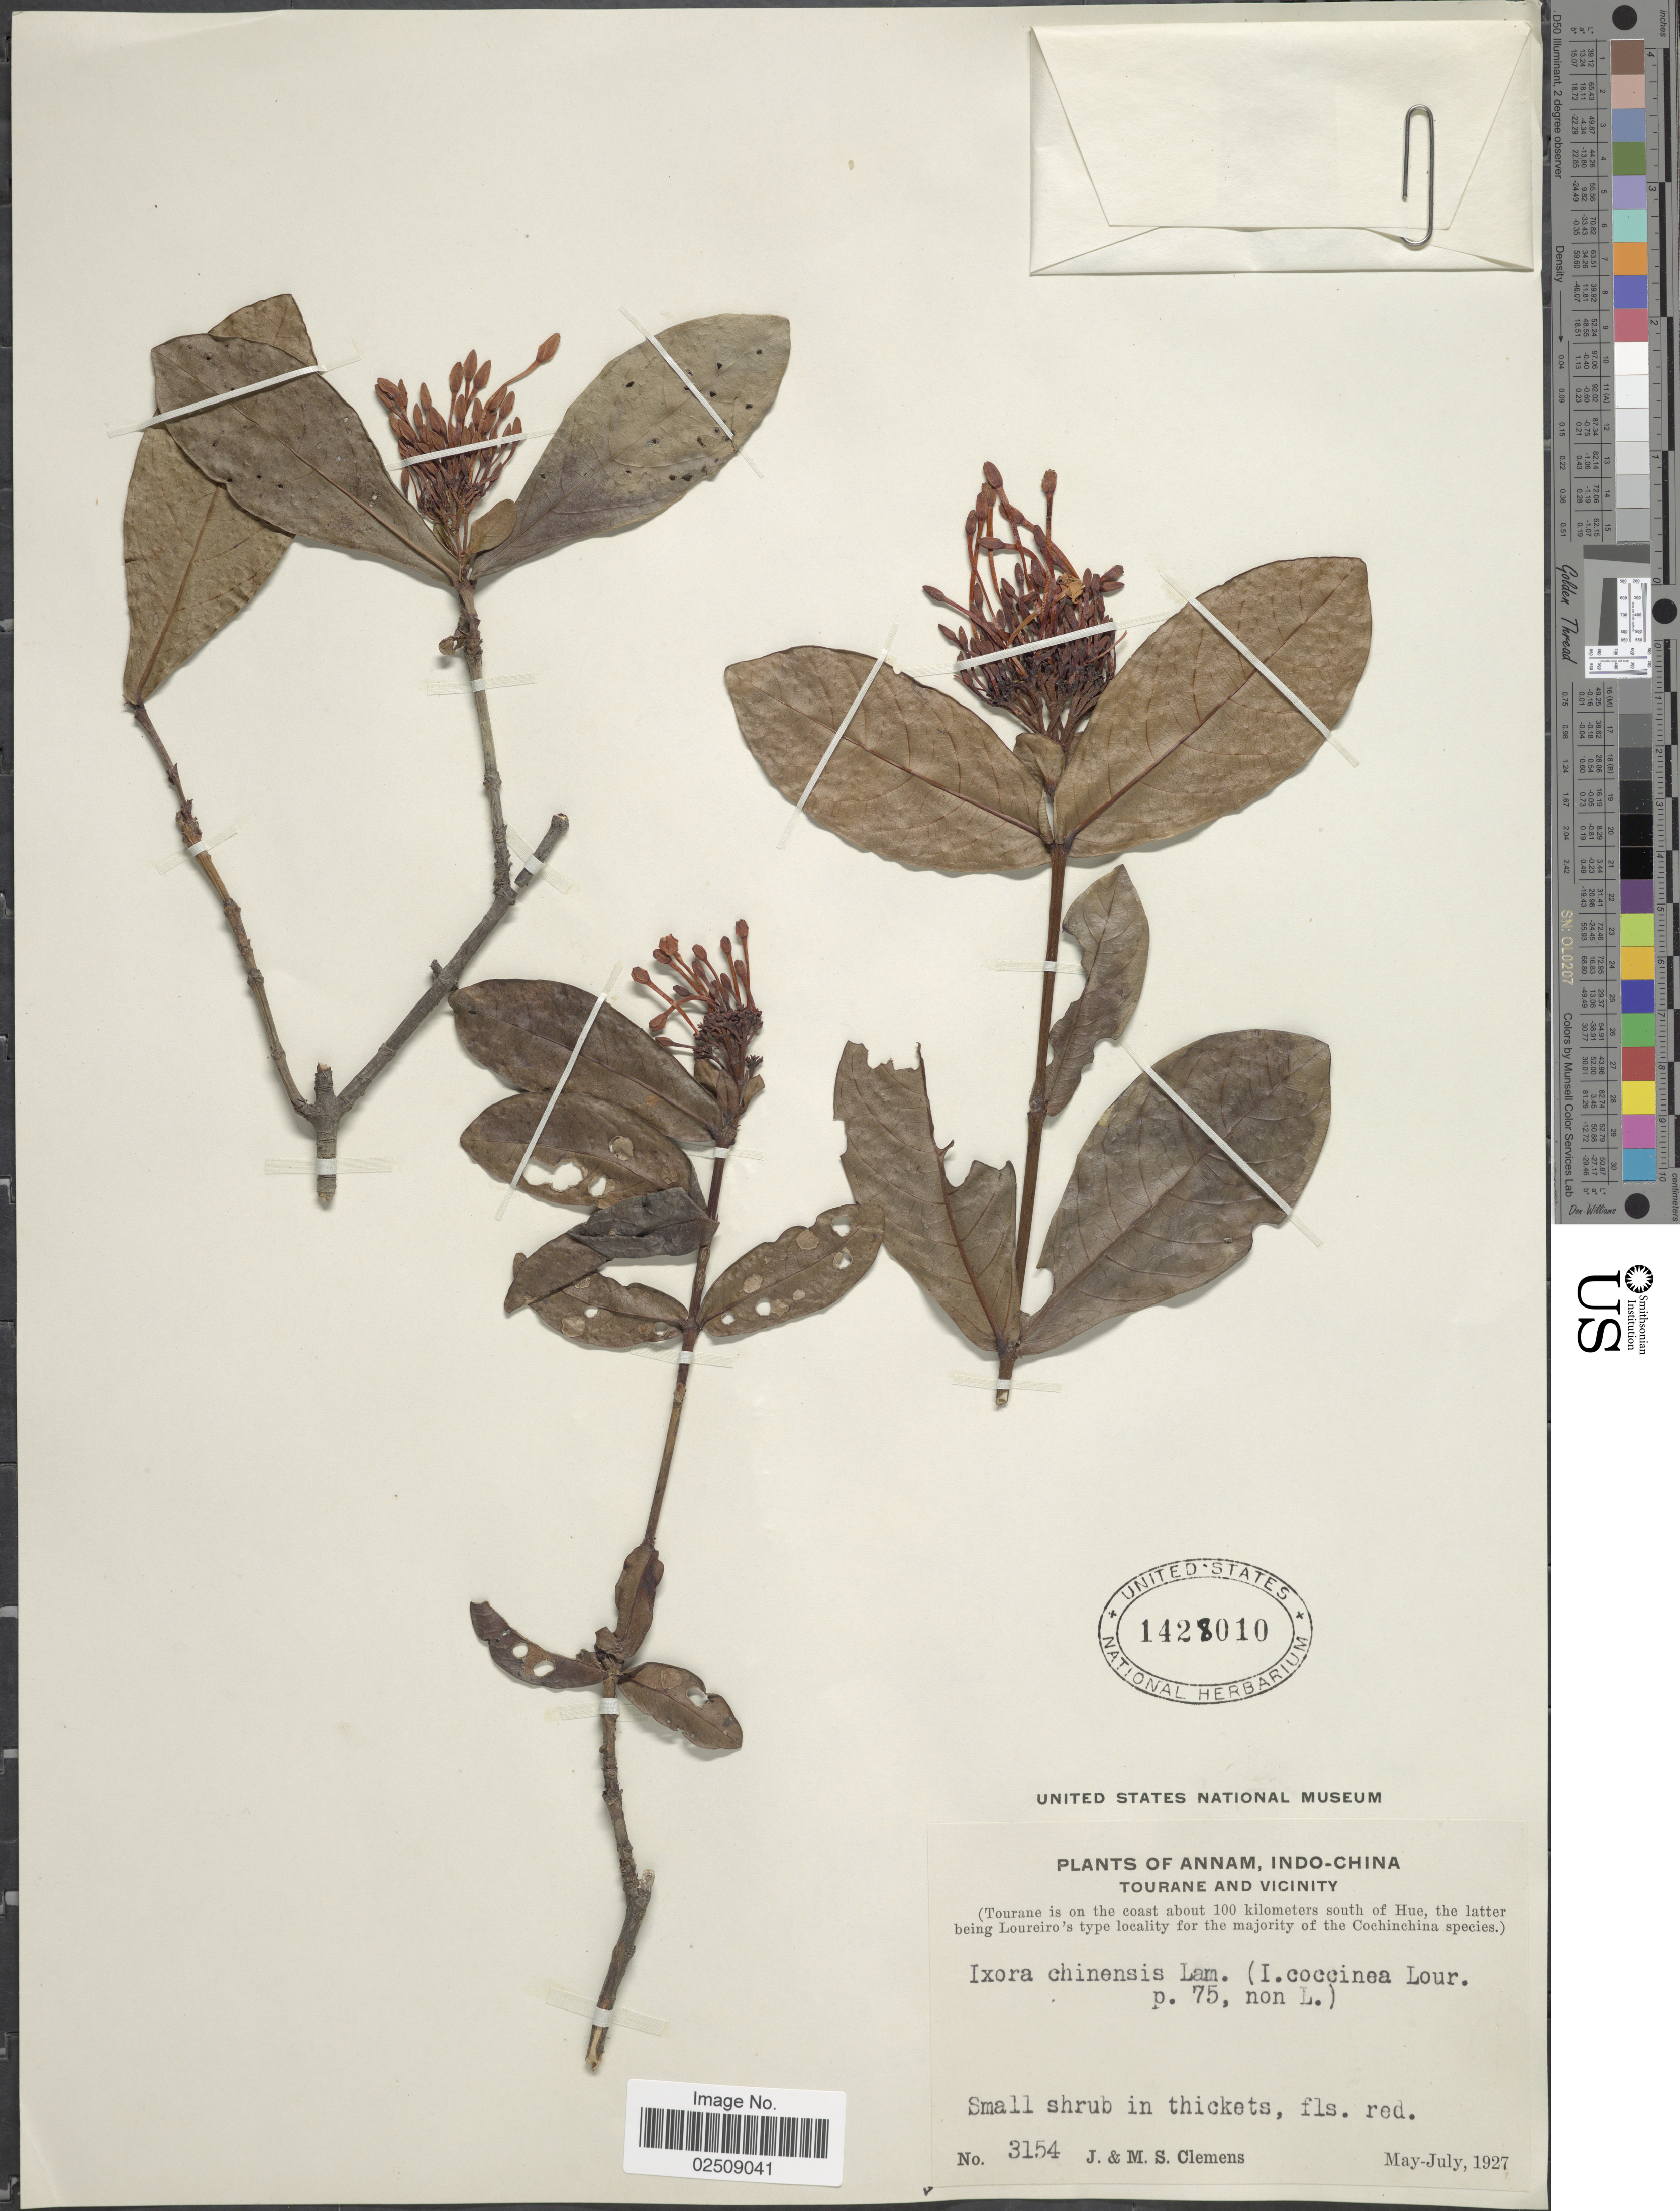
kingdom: Plantae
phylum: Tracheophyta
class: Magnoliopsida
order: Gentianales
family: Rubiaceae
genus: Ixora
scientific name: Ixora chinensis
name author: Lam.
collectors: J. Clemens & M. S. Clemens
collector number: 3154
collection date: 1927-05/1927-07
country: Vietnam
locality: Annam, Indo-China, Tourane and vicinity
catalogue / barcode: US 1428010